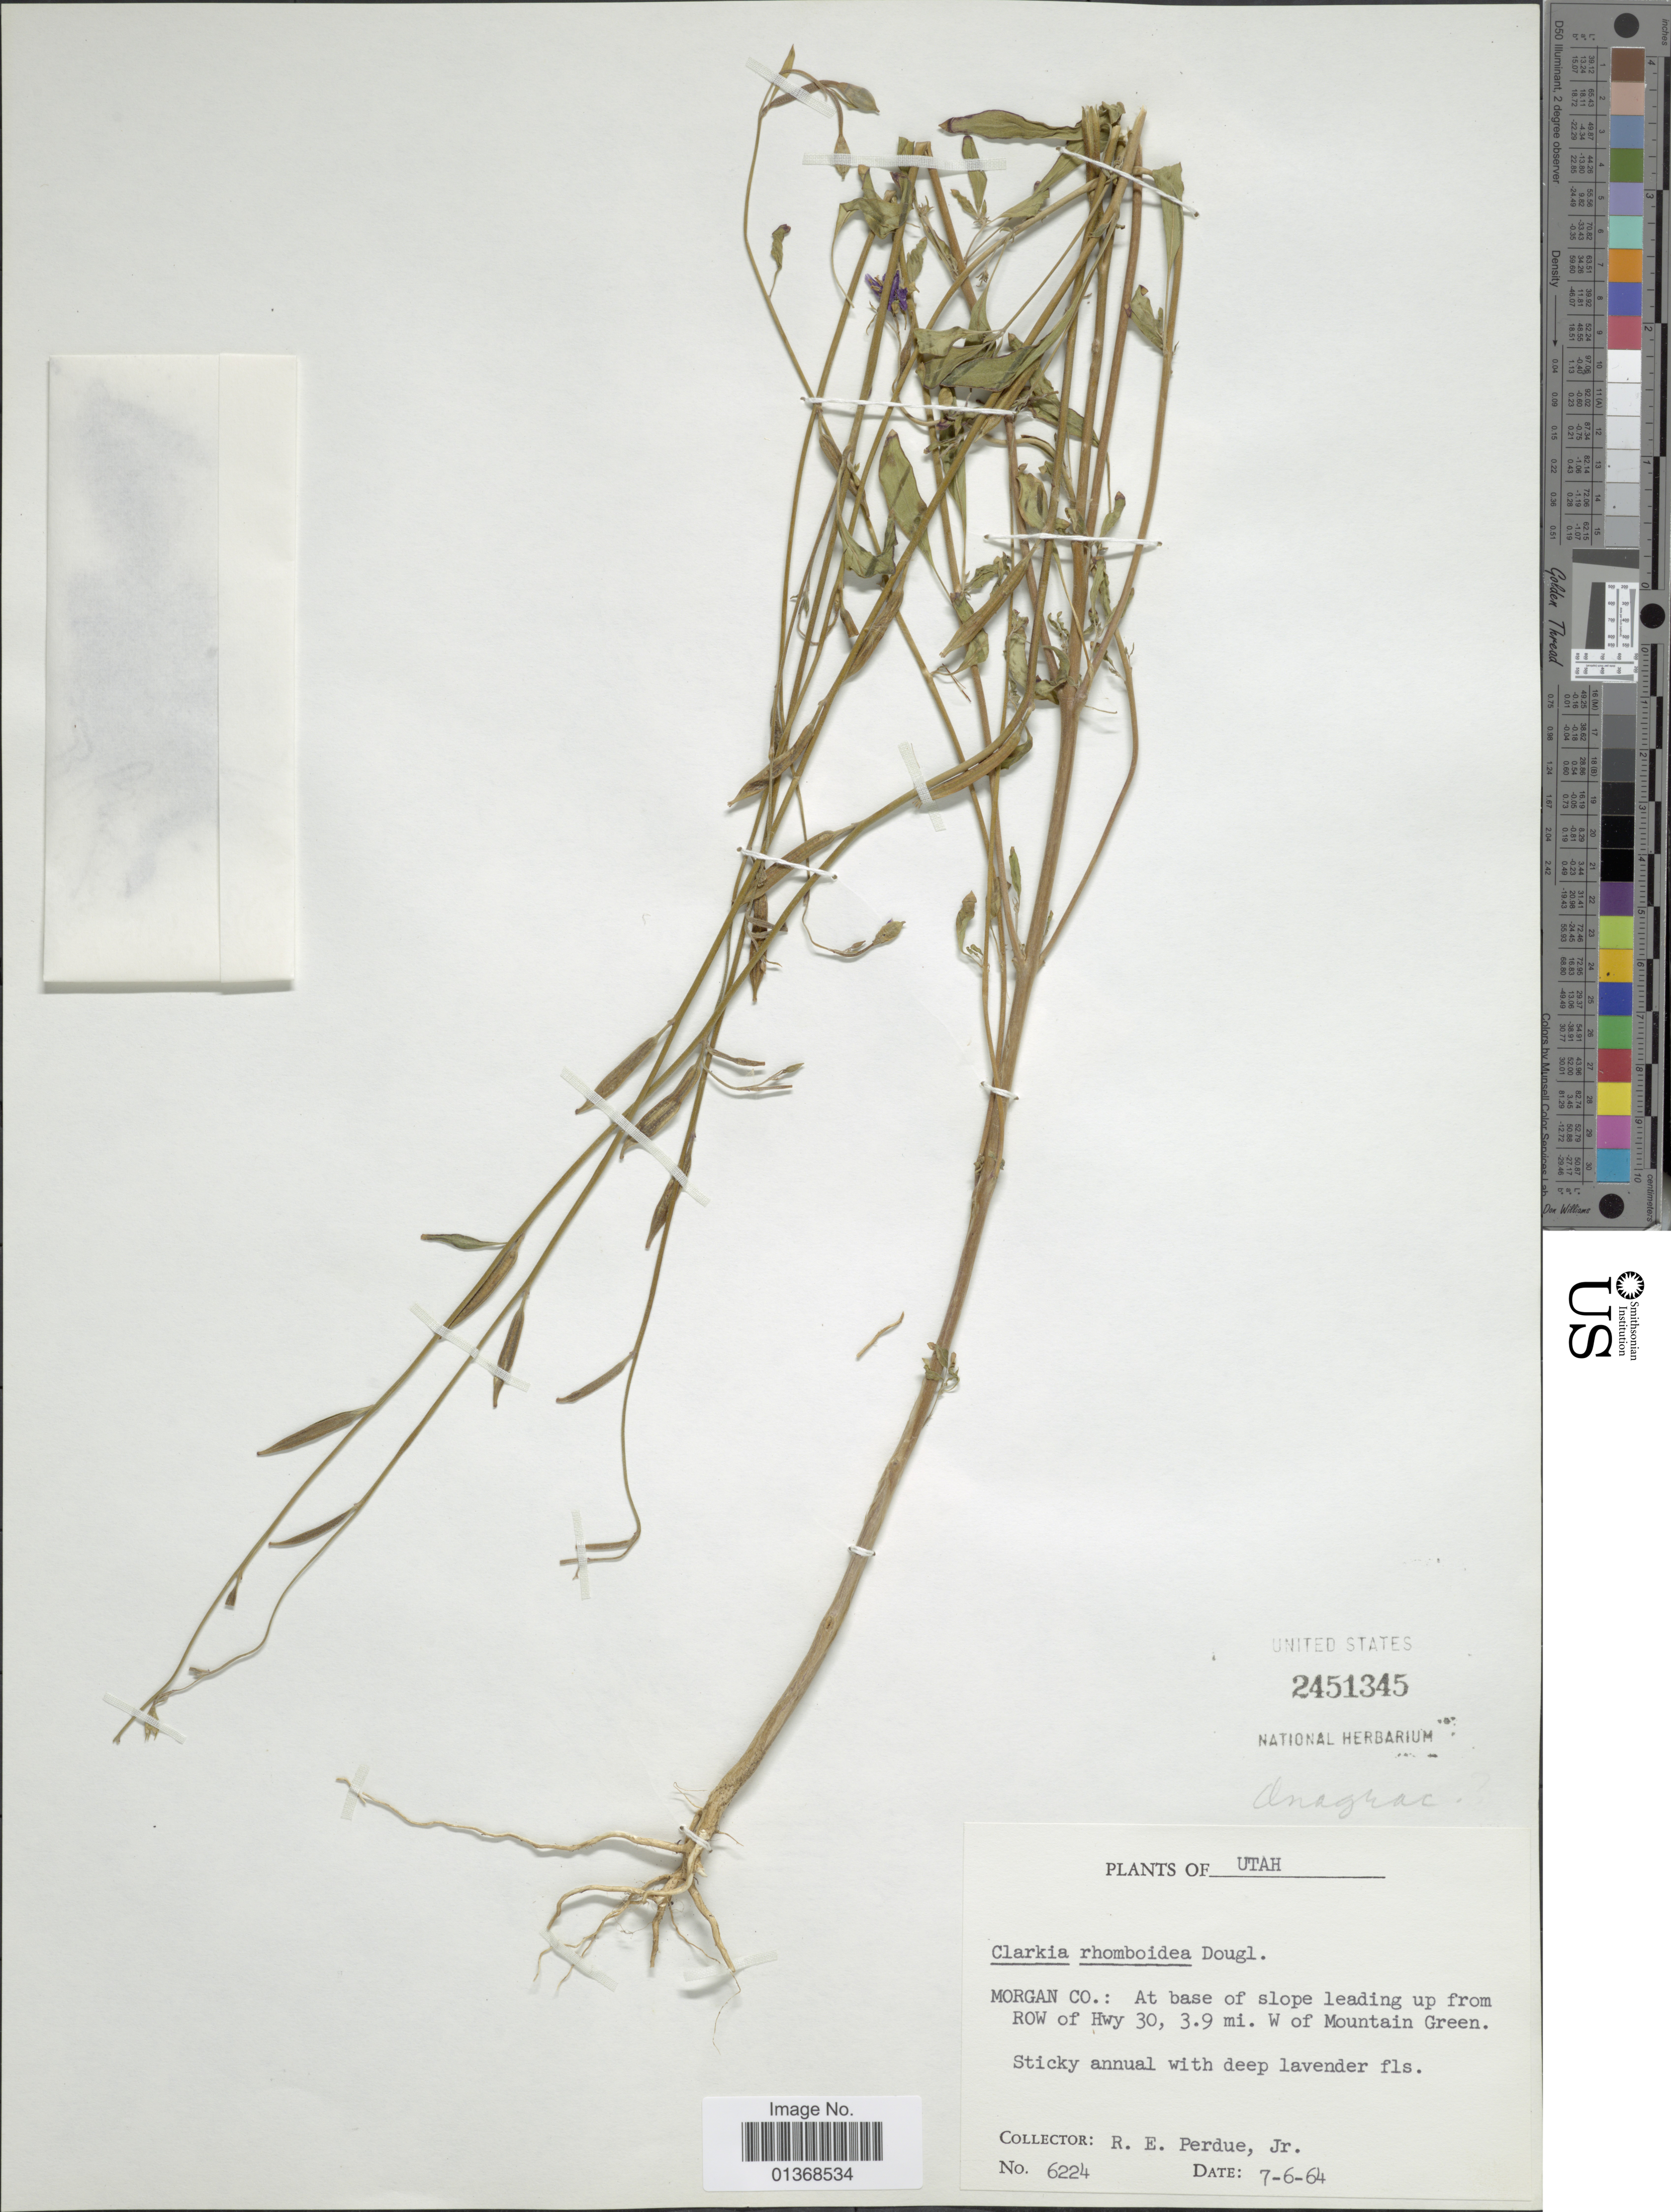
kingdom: Plantae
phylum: Tracheophyta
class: Magnoliopsida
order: Myrtales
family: Onagraceae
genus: Clarkia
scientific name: Clarkia rhomboidea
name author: Douglas ex Hook.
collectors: R. E. Perdue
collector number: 6224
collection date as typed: Transcribed d/m/y: 7/6/64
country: United States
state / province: Utah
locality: Morgan Co.: At base of slope leading up from ROW of Hwy 30, 3.9 mi. W of Mountain Green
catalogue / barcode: US 2451345